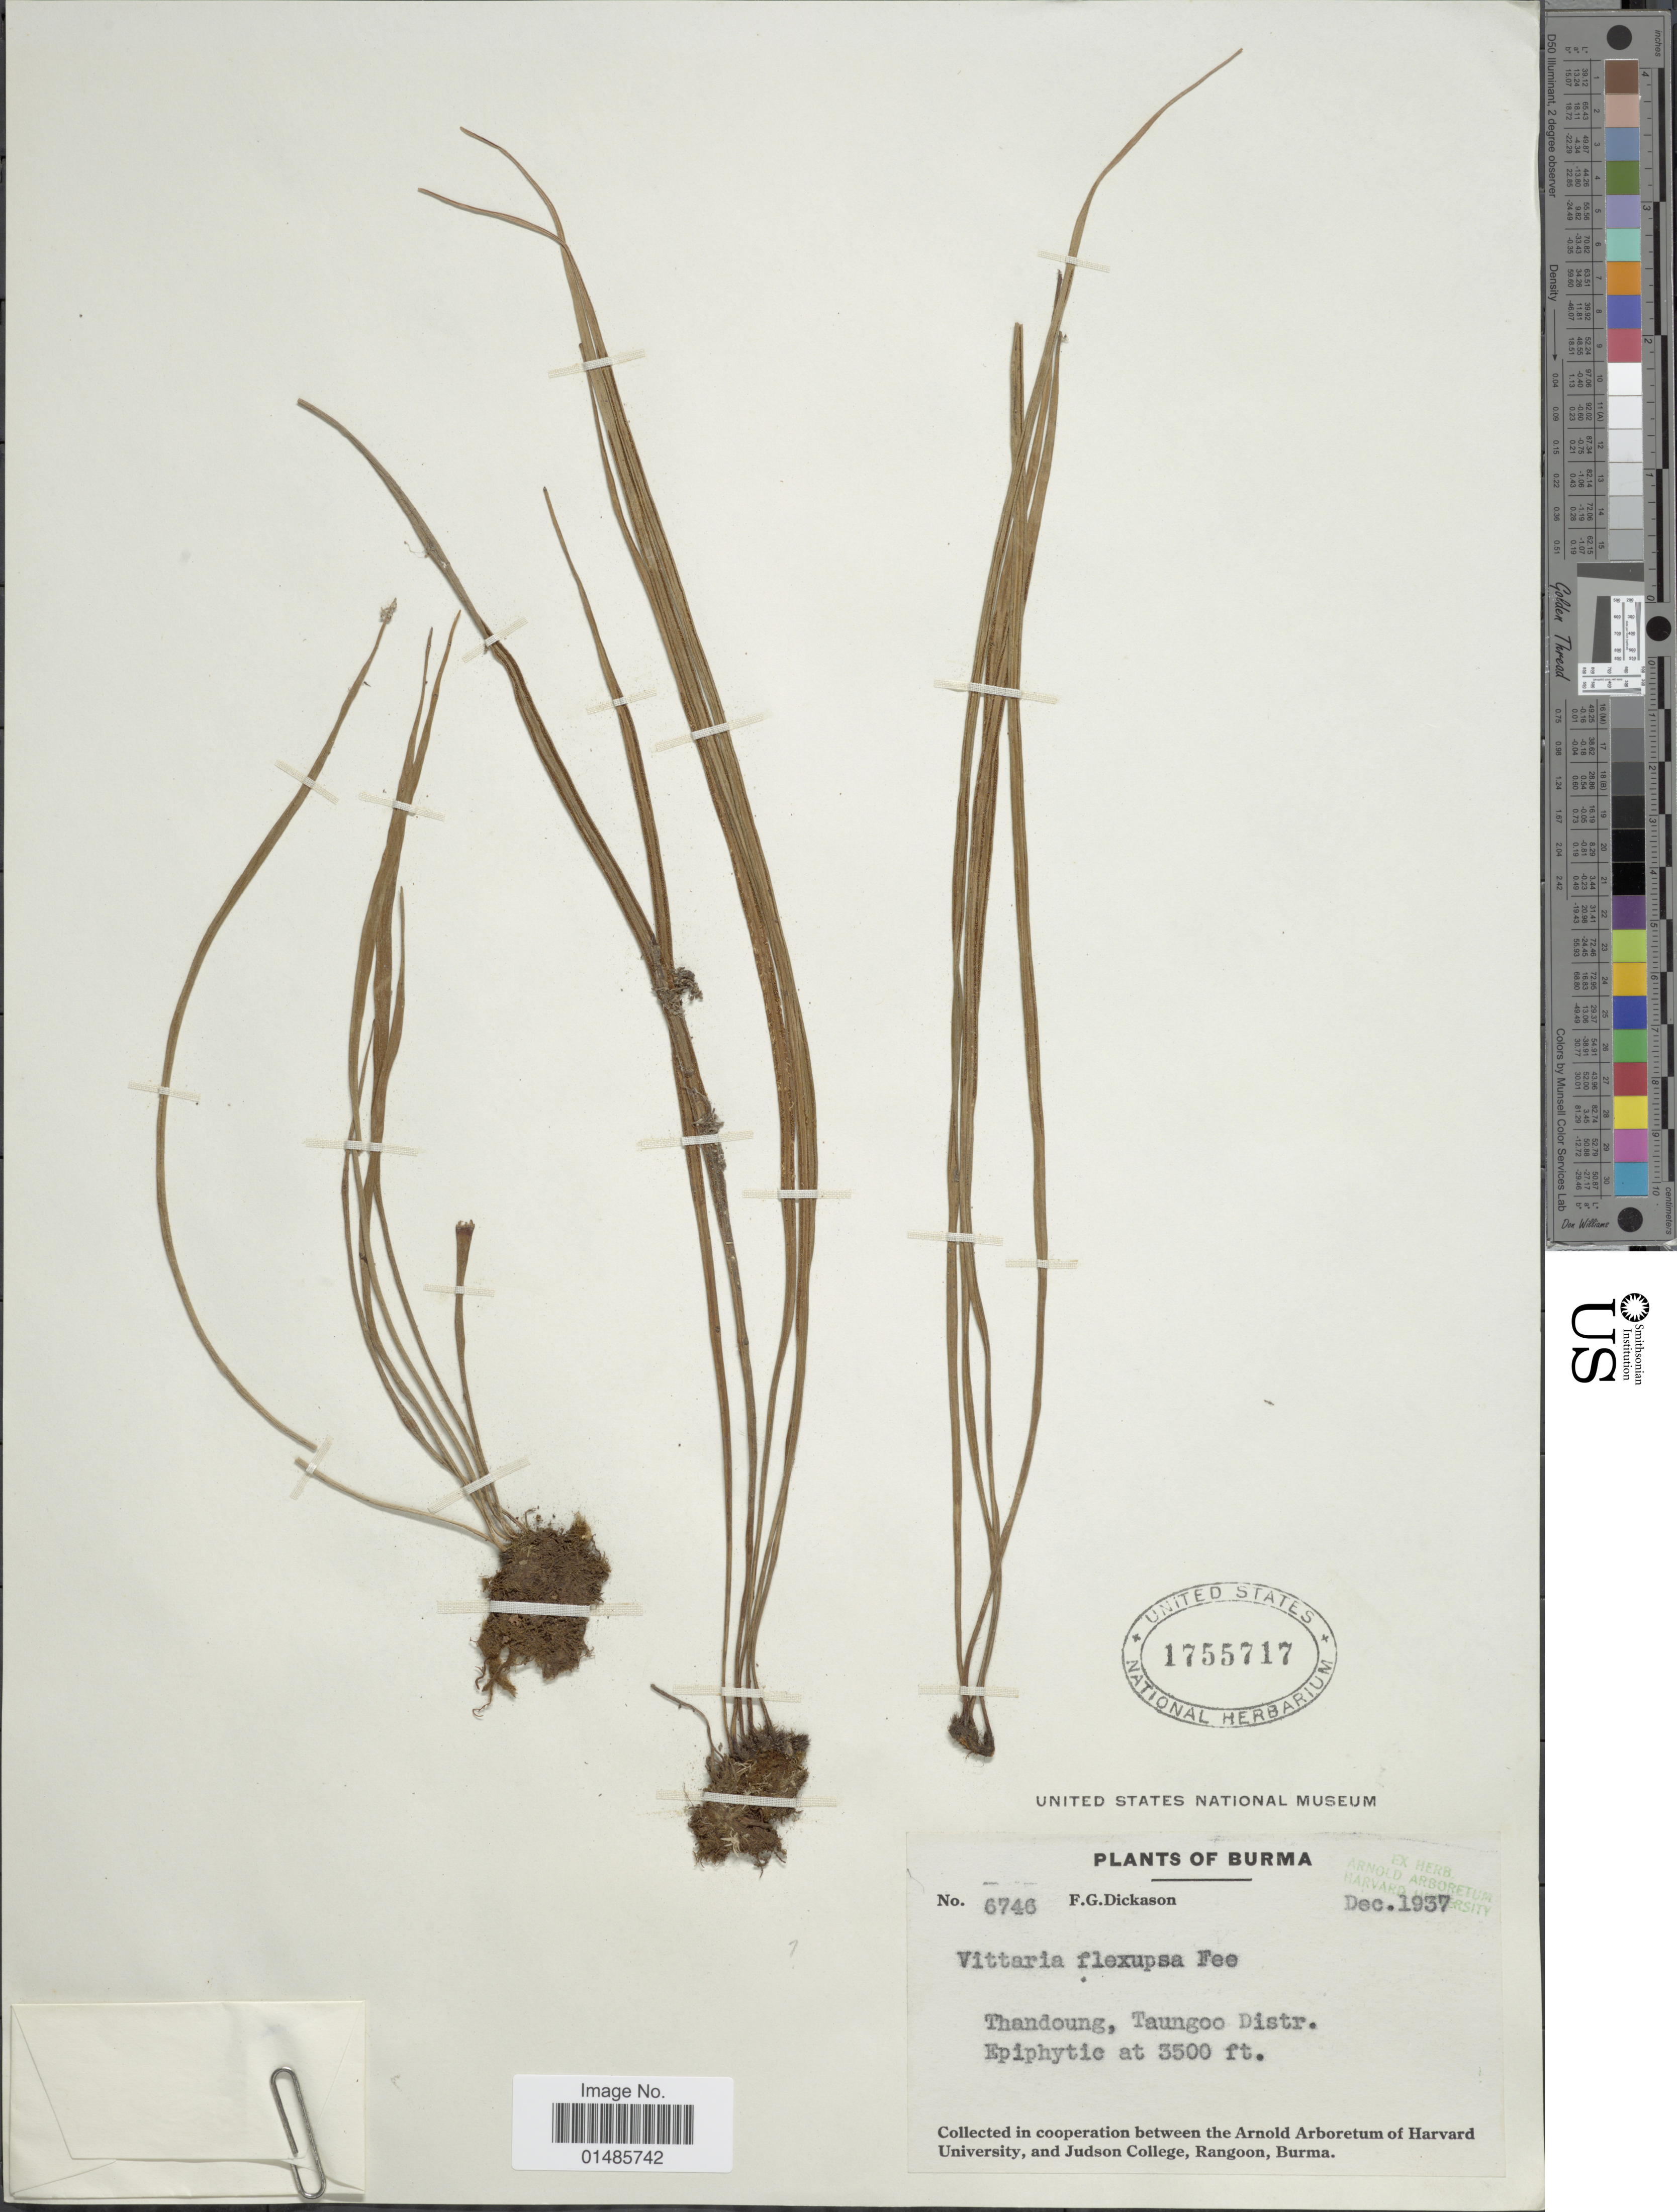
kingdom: Plantae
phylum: Tracheophyta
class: Polypodiopsida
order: Polypodiales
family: Pteridaceae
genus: Haplopteris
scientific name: Haplopteris flexuosa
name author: (Fée) E.H. Crane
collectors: F. Dickason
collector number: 6746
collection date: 1937-12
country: Myanmar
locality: Burma. Thandoung, Taungoo Distr.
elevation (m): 1067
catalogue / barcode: US 1755717